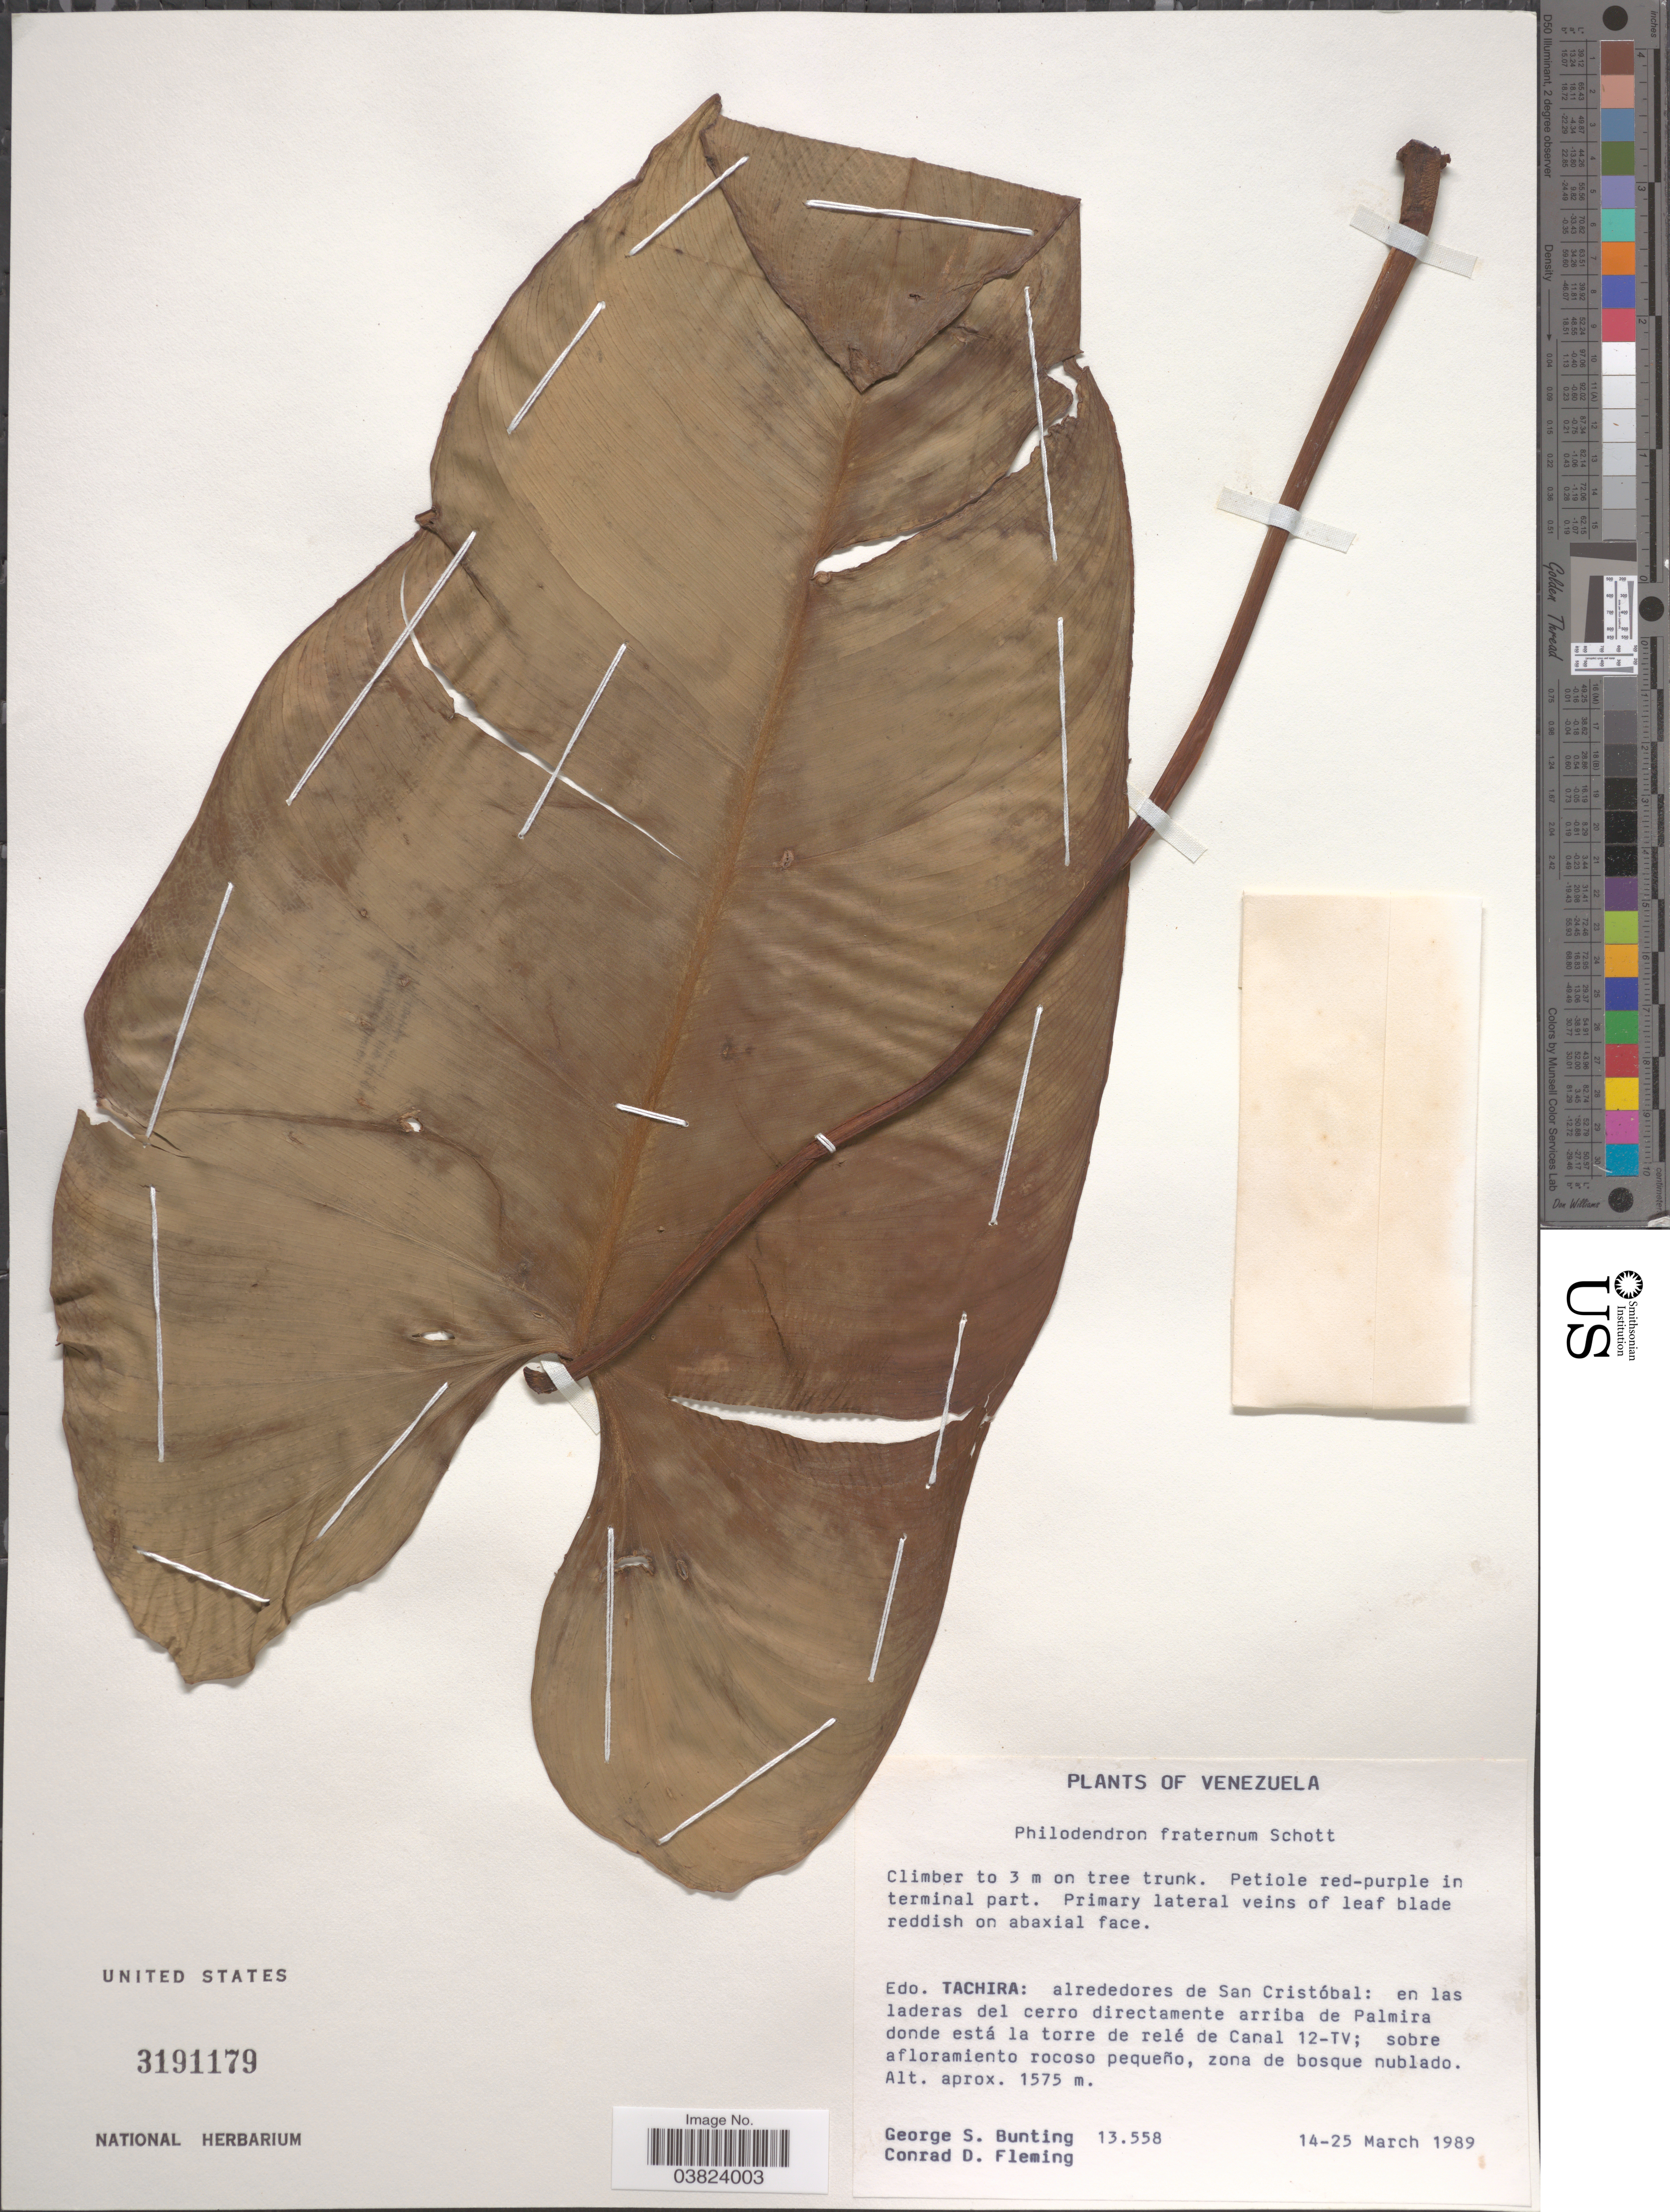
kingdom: Plantae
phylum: Tracheophyta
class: Liliopsida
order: Alismatales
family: Araceae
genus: Philodendron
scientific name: Philodendron fraternum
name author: Schott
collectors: G. S. Bunting & C. Fleming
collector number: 13558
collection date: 1989-03-14/1989-03-25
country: Venezuela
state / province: Tachira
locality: Alrededores de San Cristóbal: en las laderas del cerro directamente arriba de Palmira donde está la torre de relé de Canal 12-TV.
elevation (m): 1575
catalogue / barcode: US 3191179